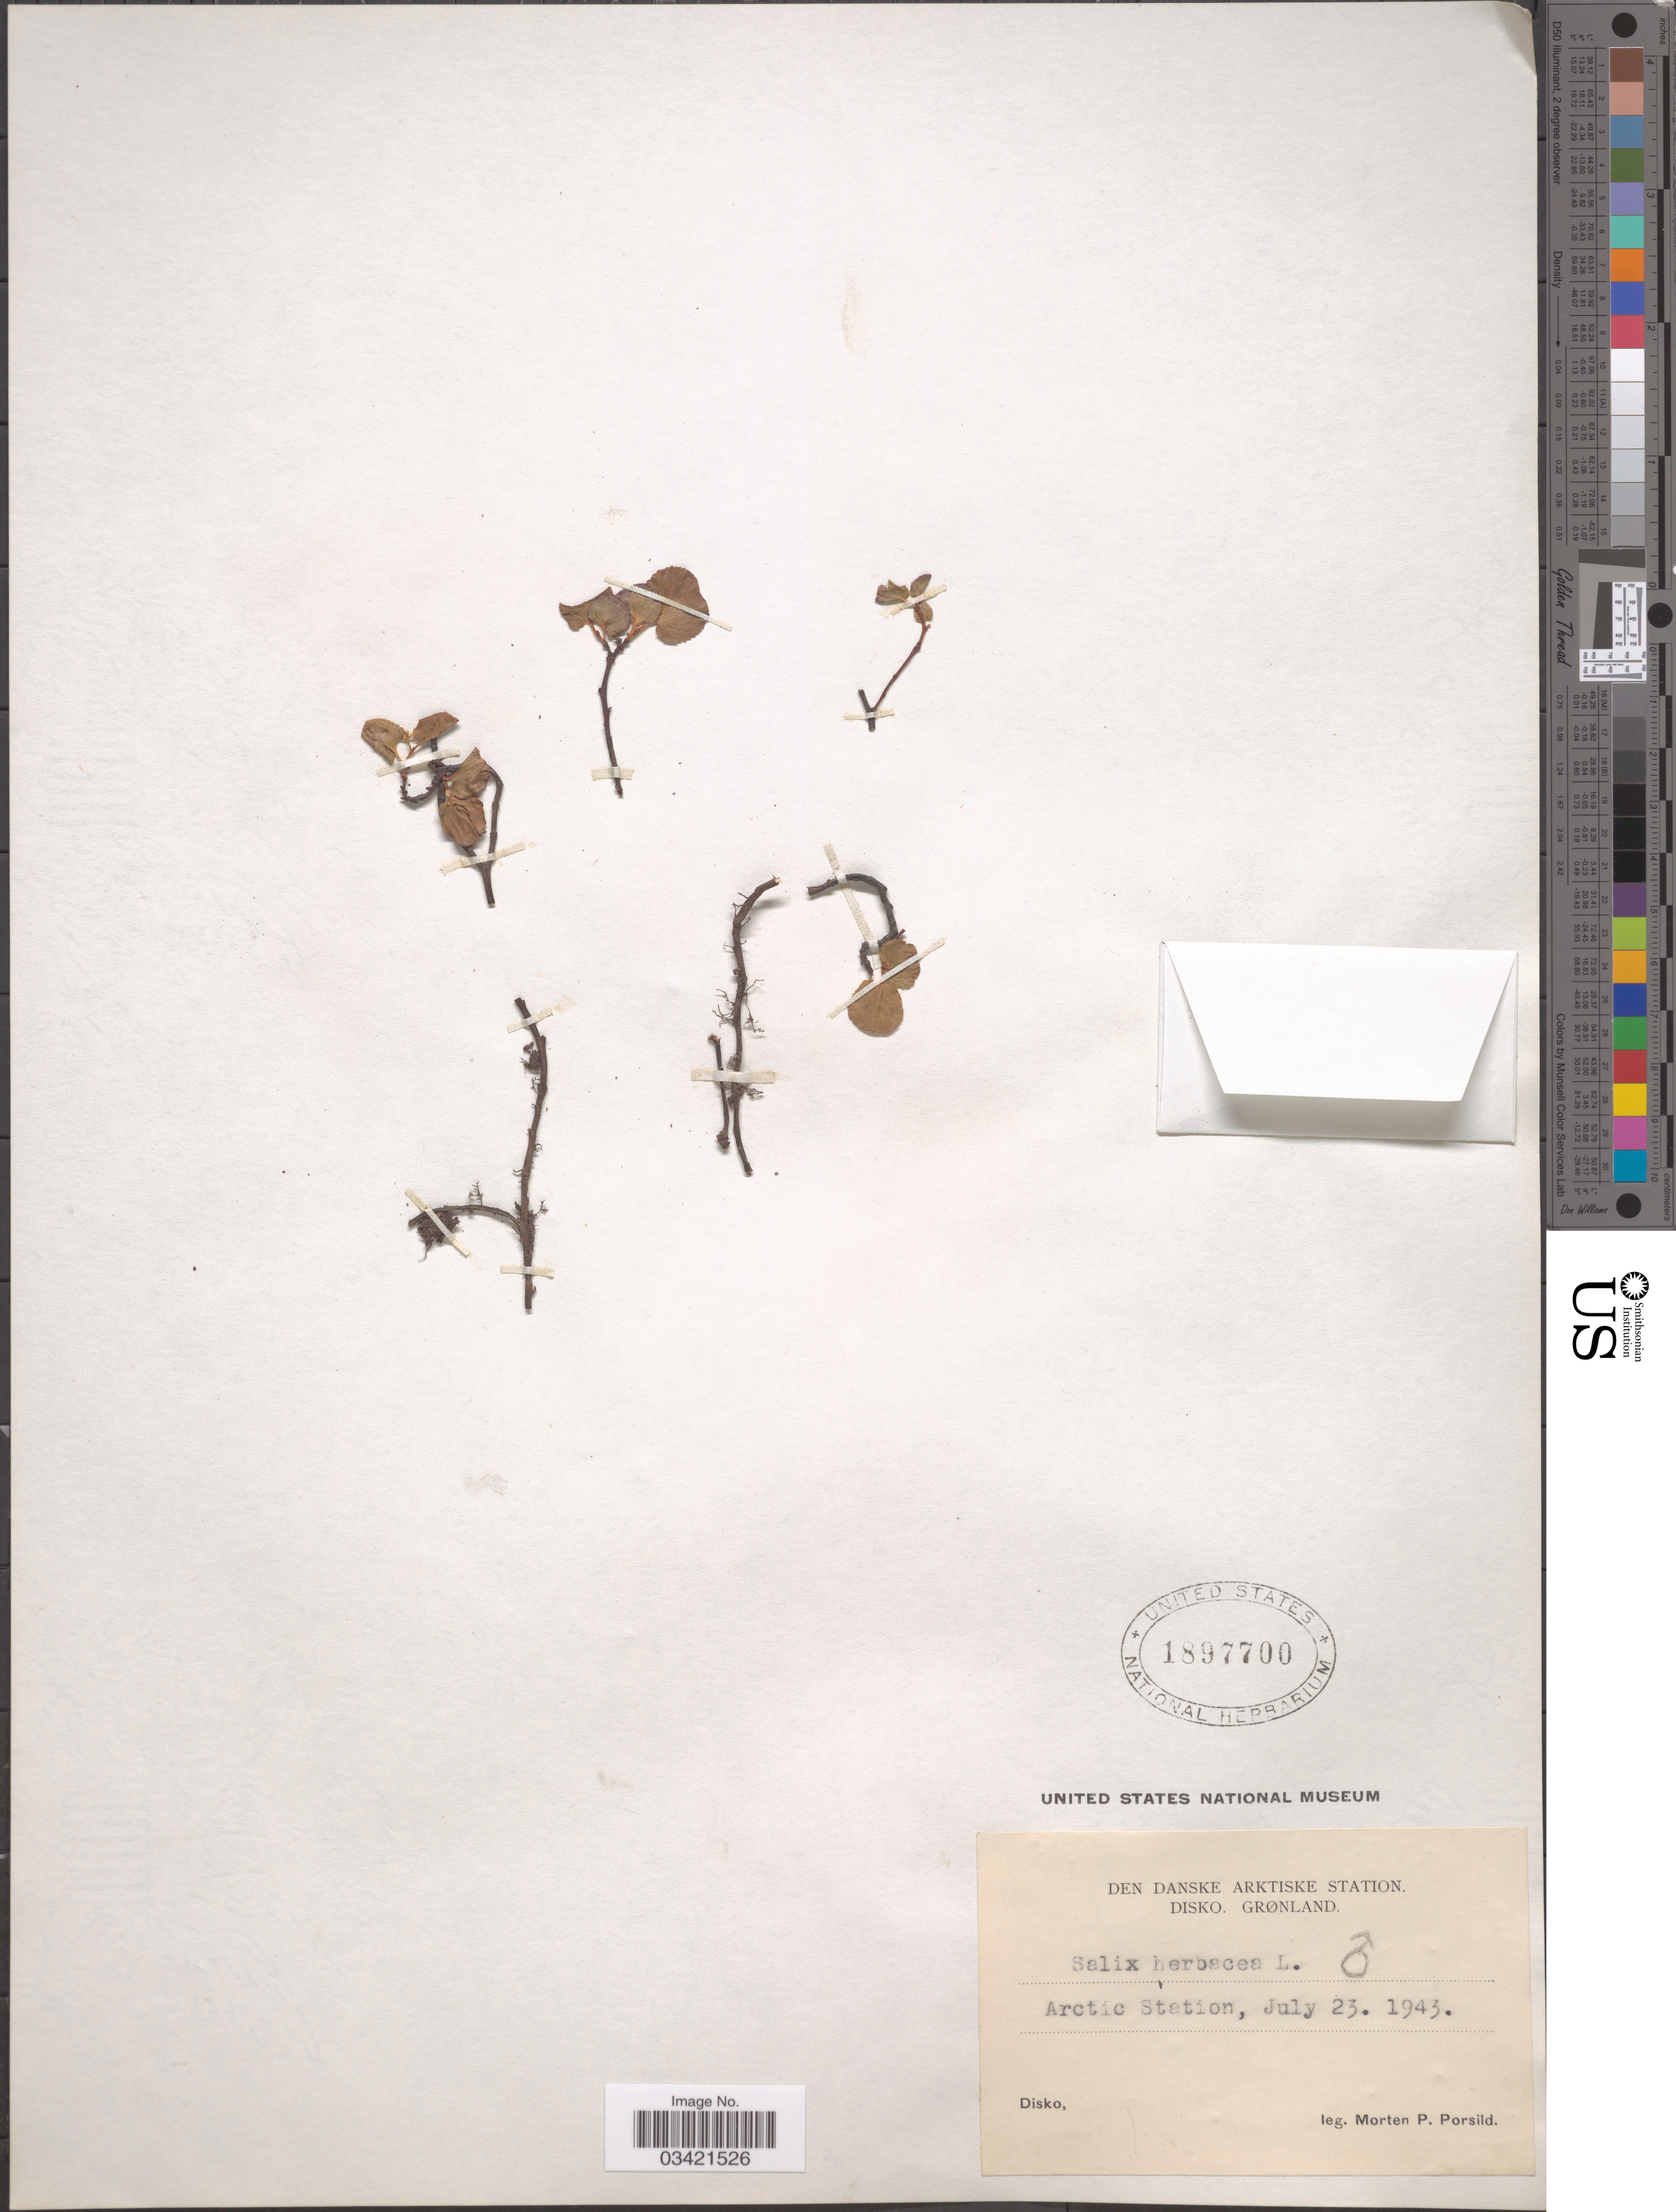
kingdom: Plantae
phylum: Tracheophyta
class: Magnoliopsida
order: Malpighiales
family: Salicaceae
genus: Salix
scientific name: Salix herbacea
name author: L.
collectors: M. P. Porsild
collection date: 1943-07-23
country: Greenland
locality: Den Danske Arktiske Station. Disko. Grønland. Arctic Station. Disko.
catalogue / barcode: US 1897700